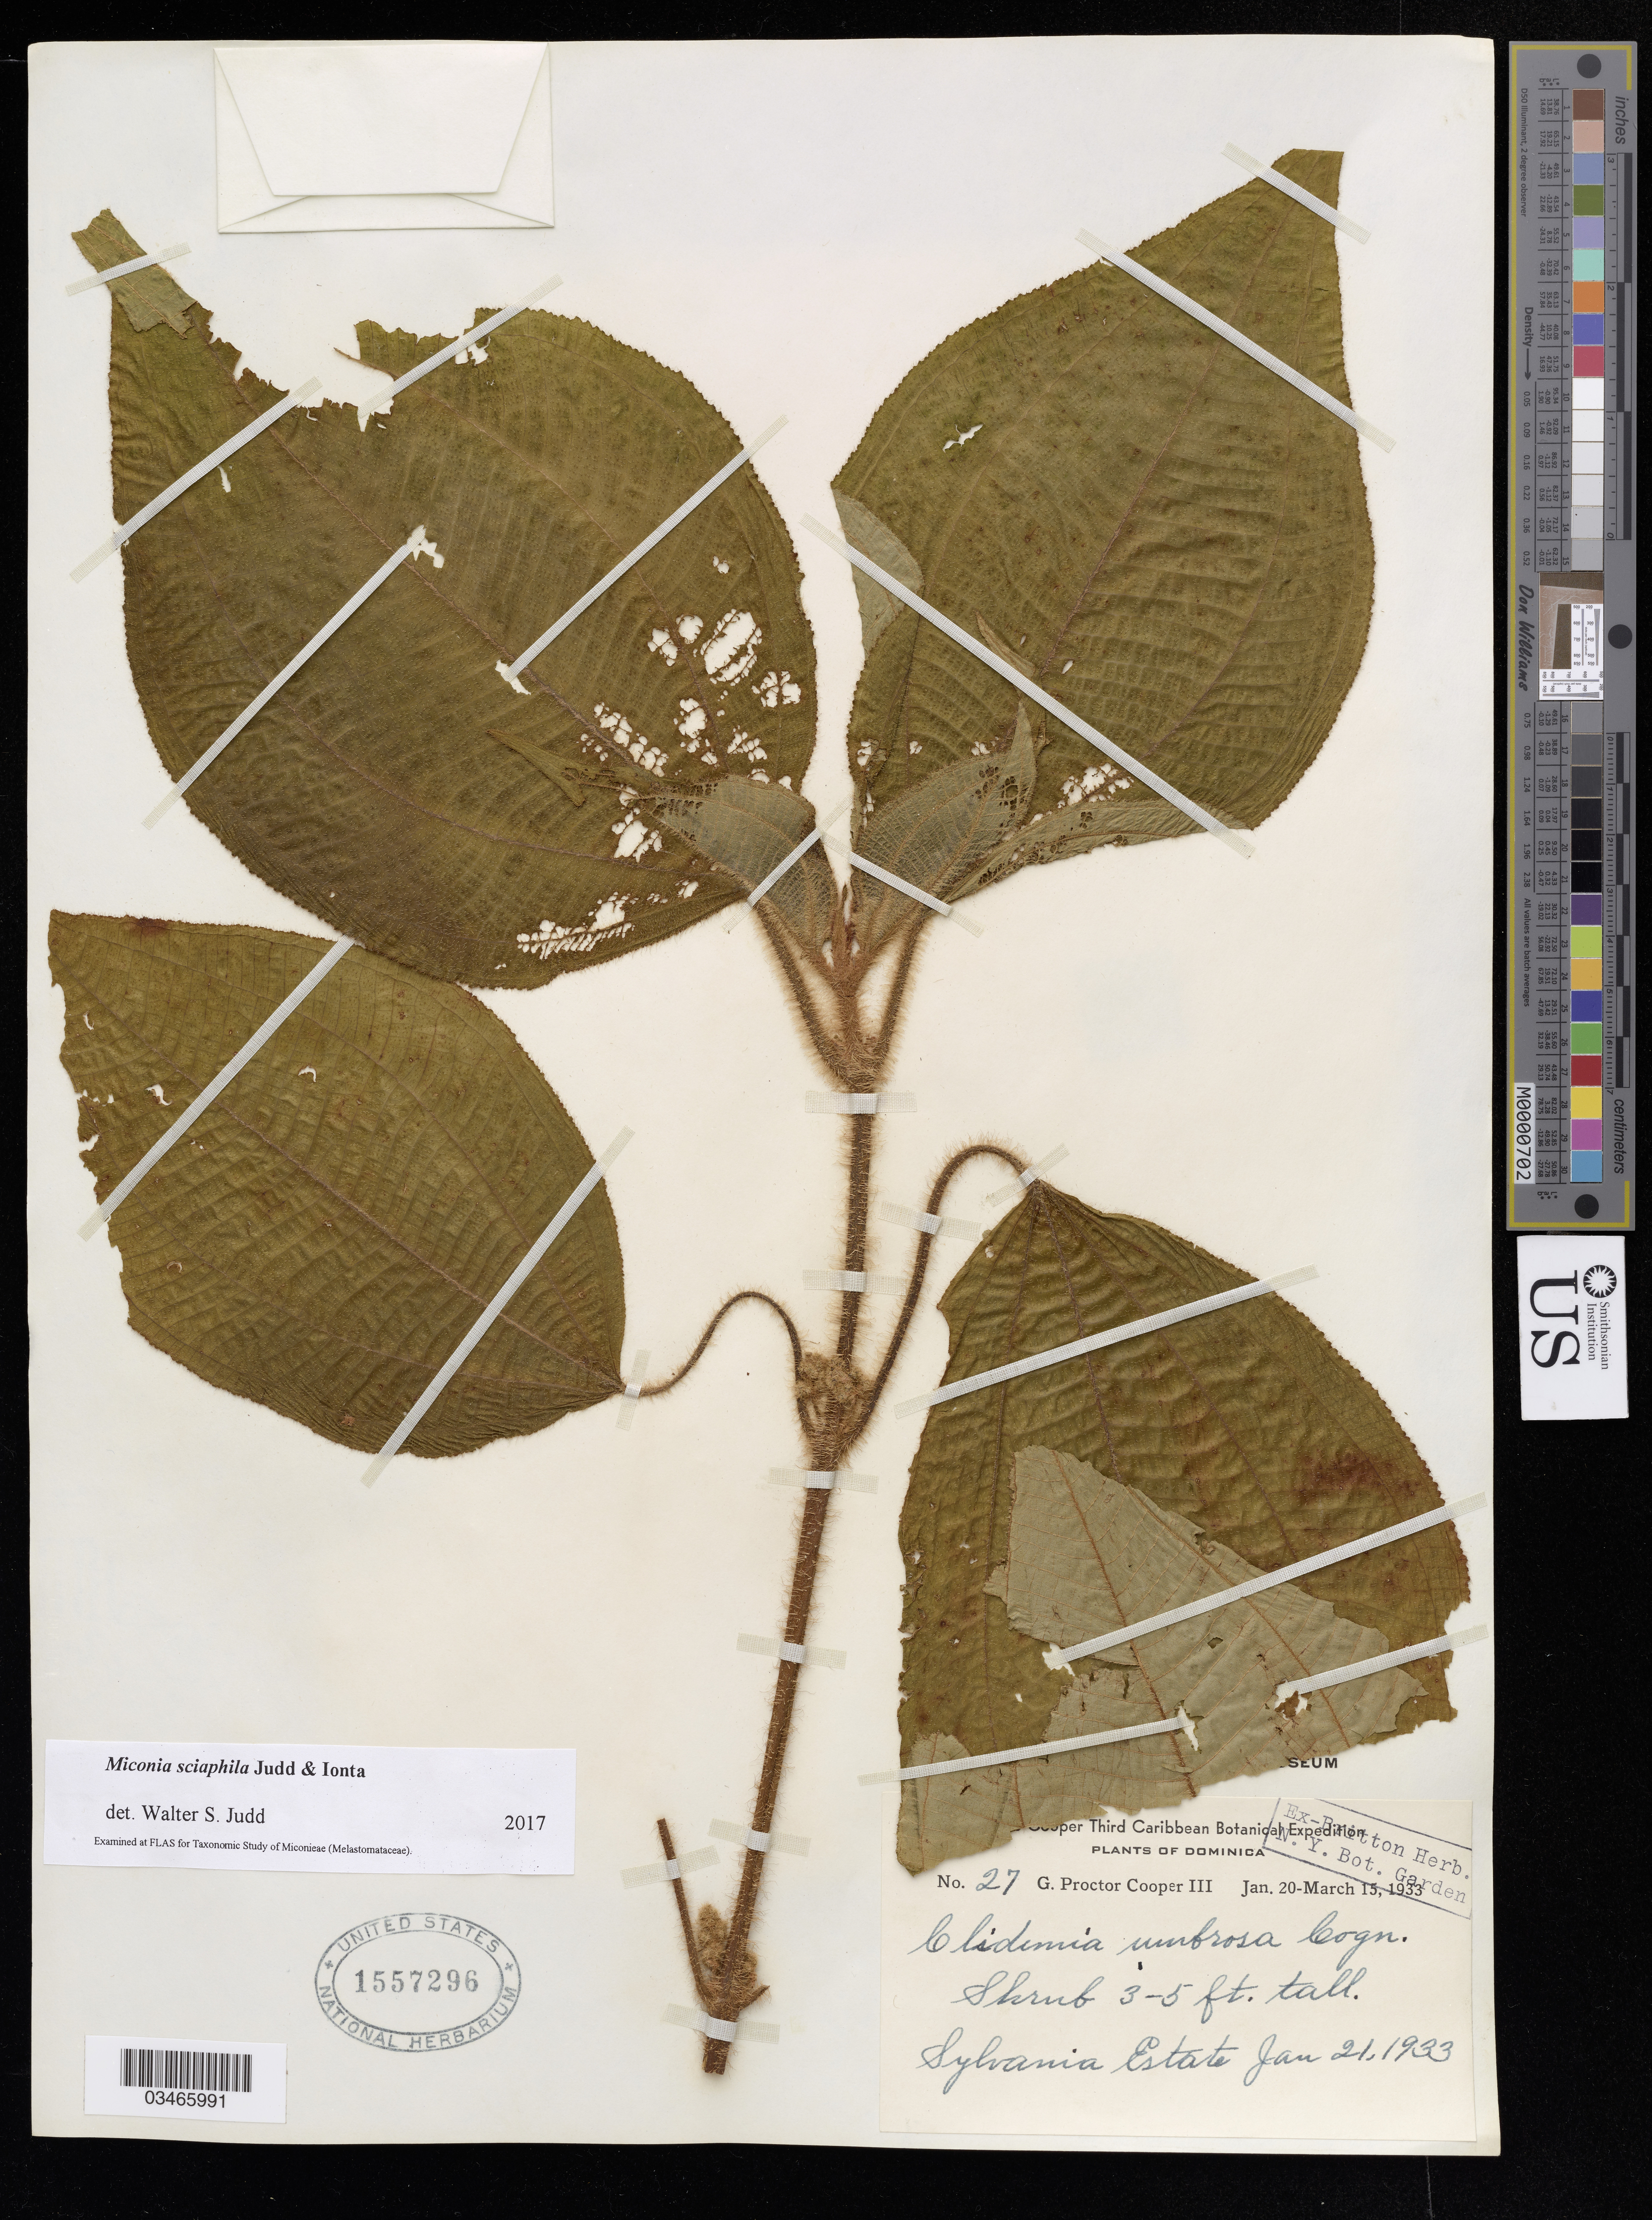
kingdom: Plantae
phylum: Tracheophyta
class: Magnoliopsida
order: Myrtales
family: Melastomataceae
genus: Miconia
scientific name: Miconia sciaphila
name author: Judd & Ionta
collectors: G. Cooper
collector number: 27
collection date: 1933-01-20/1933-03-15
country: Dominica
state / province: St. Paul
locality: Sylvania Estate.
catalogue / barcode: US 1557296